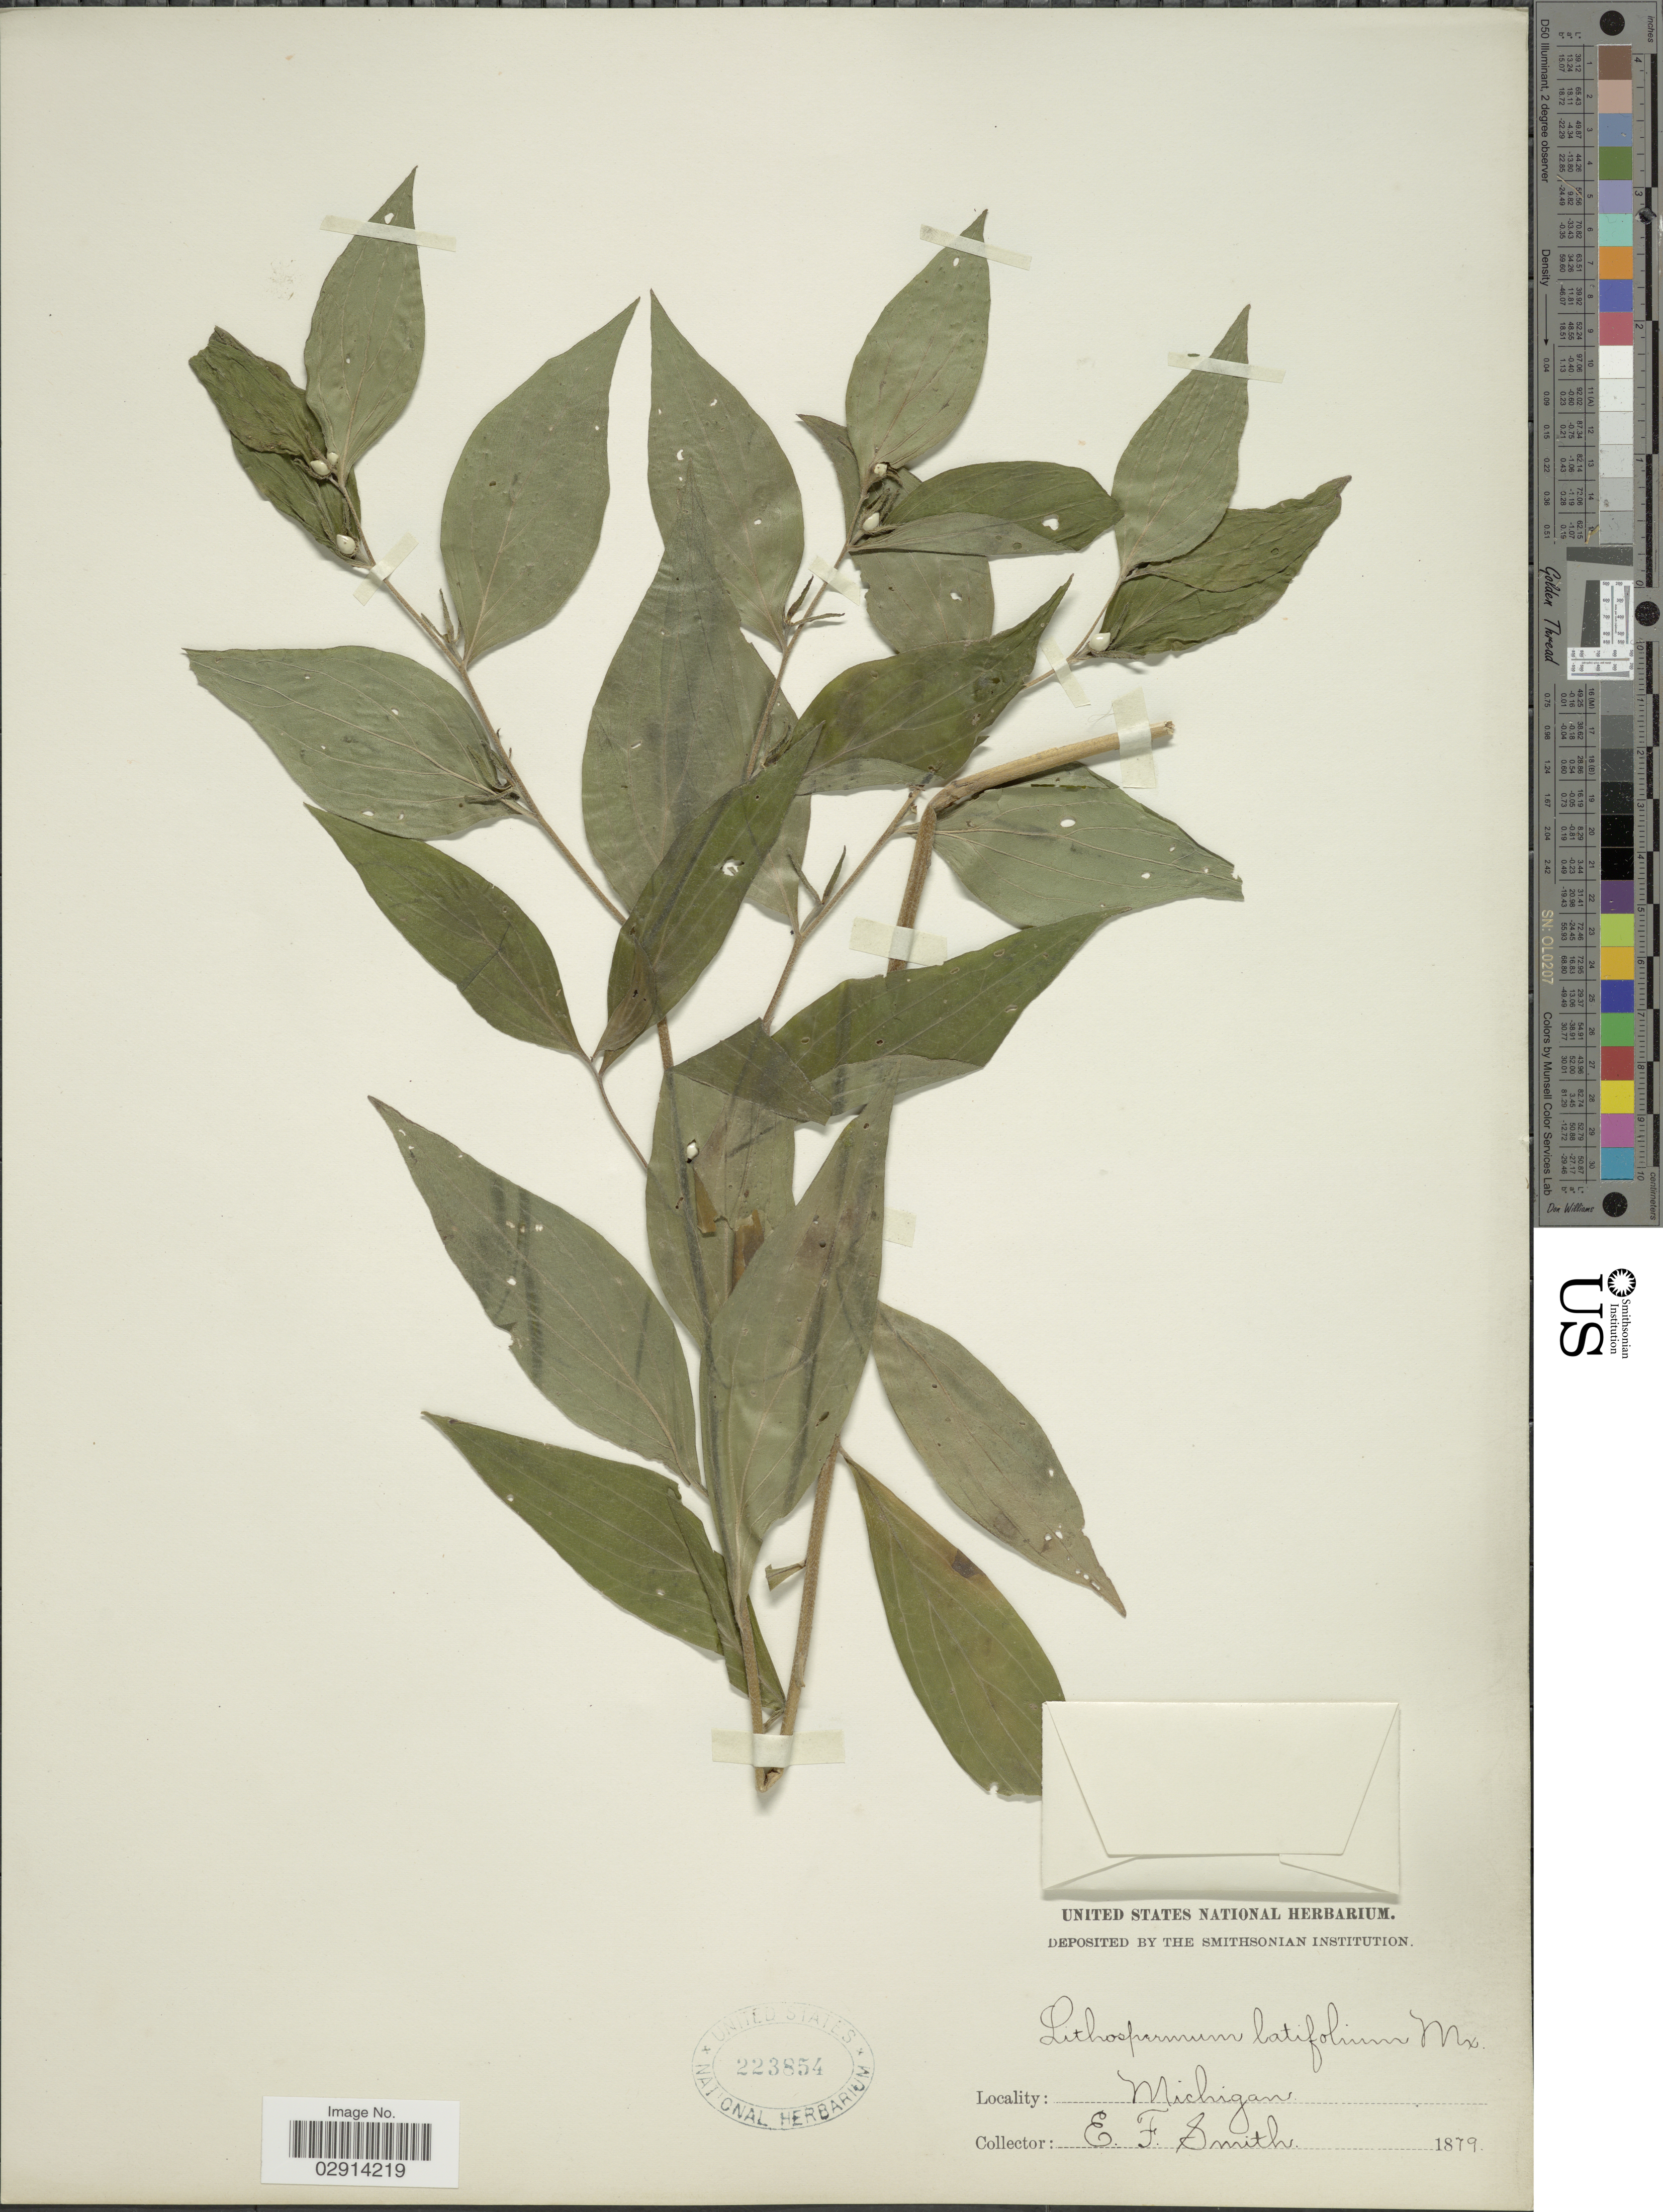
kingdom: Plantae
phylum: Tracheophyta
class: Magnoliopsida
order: Boraginales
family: Boraginaceae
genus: Lithospermum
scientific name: Lithospermum latifolium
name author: Michx.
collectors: E. F. Smith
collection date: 1879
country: United States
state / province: Michigan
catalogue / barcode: US 223854